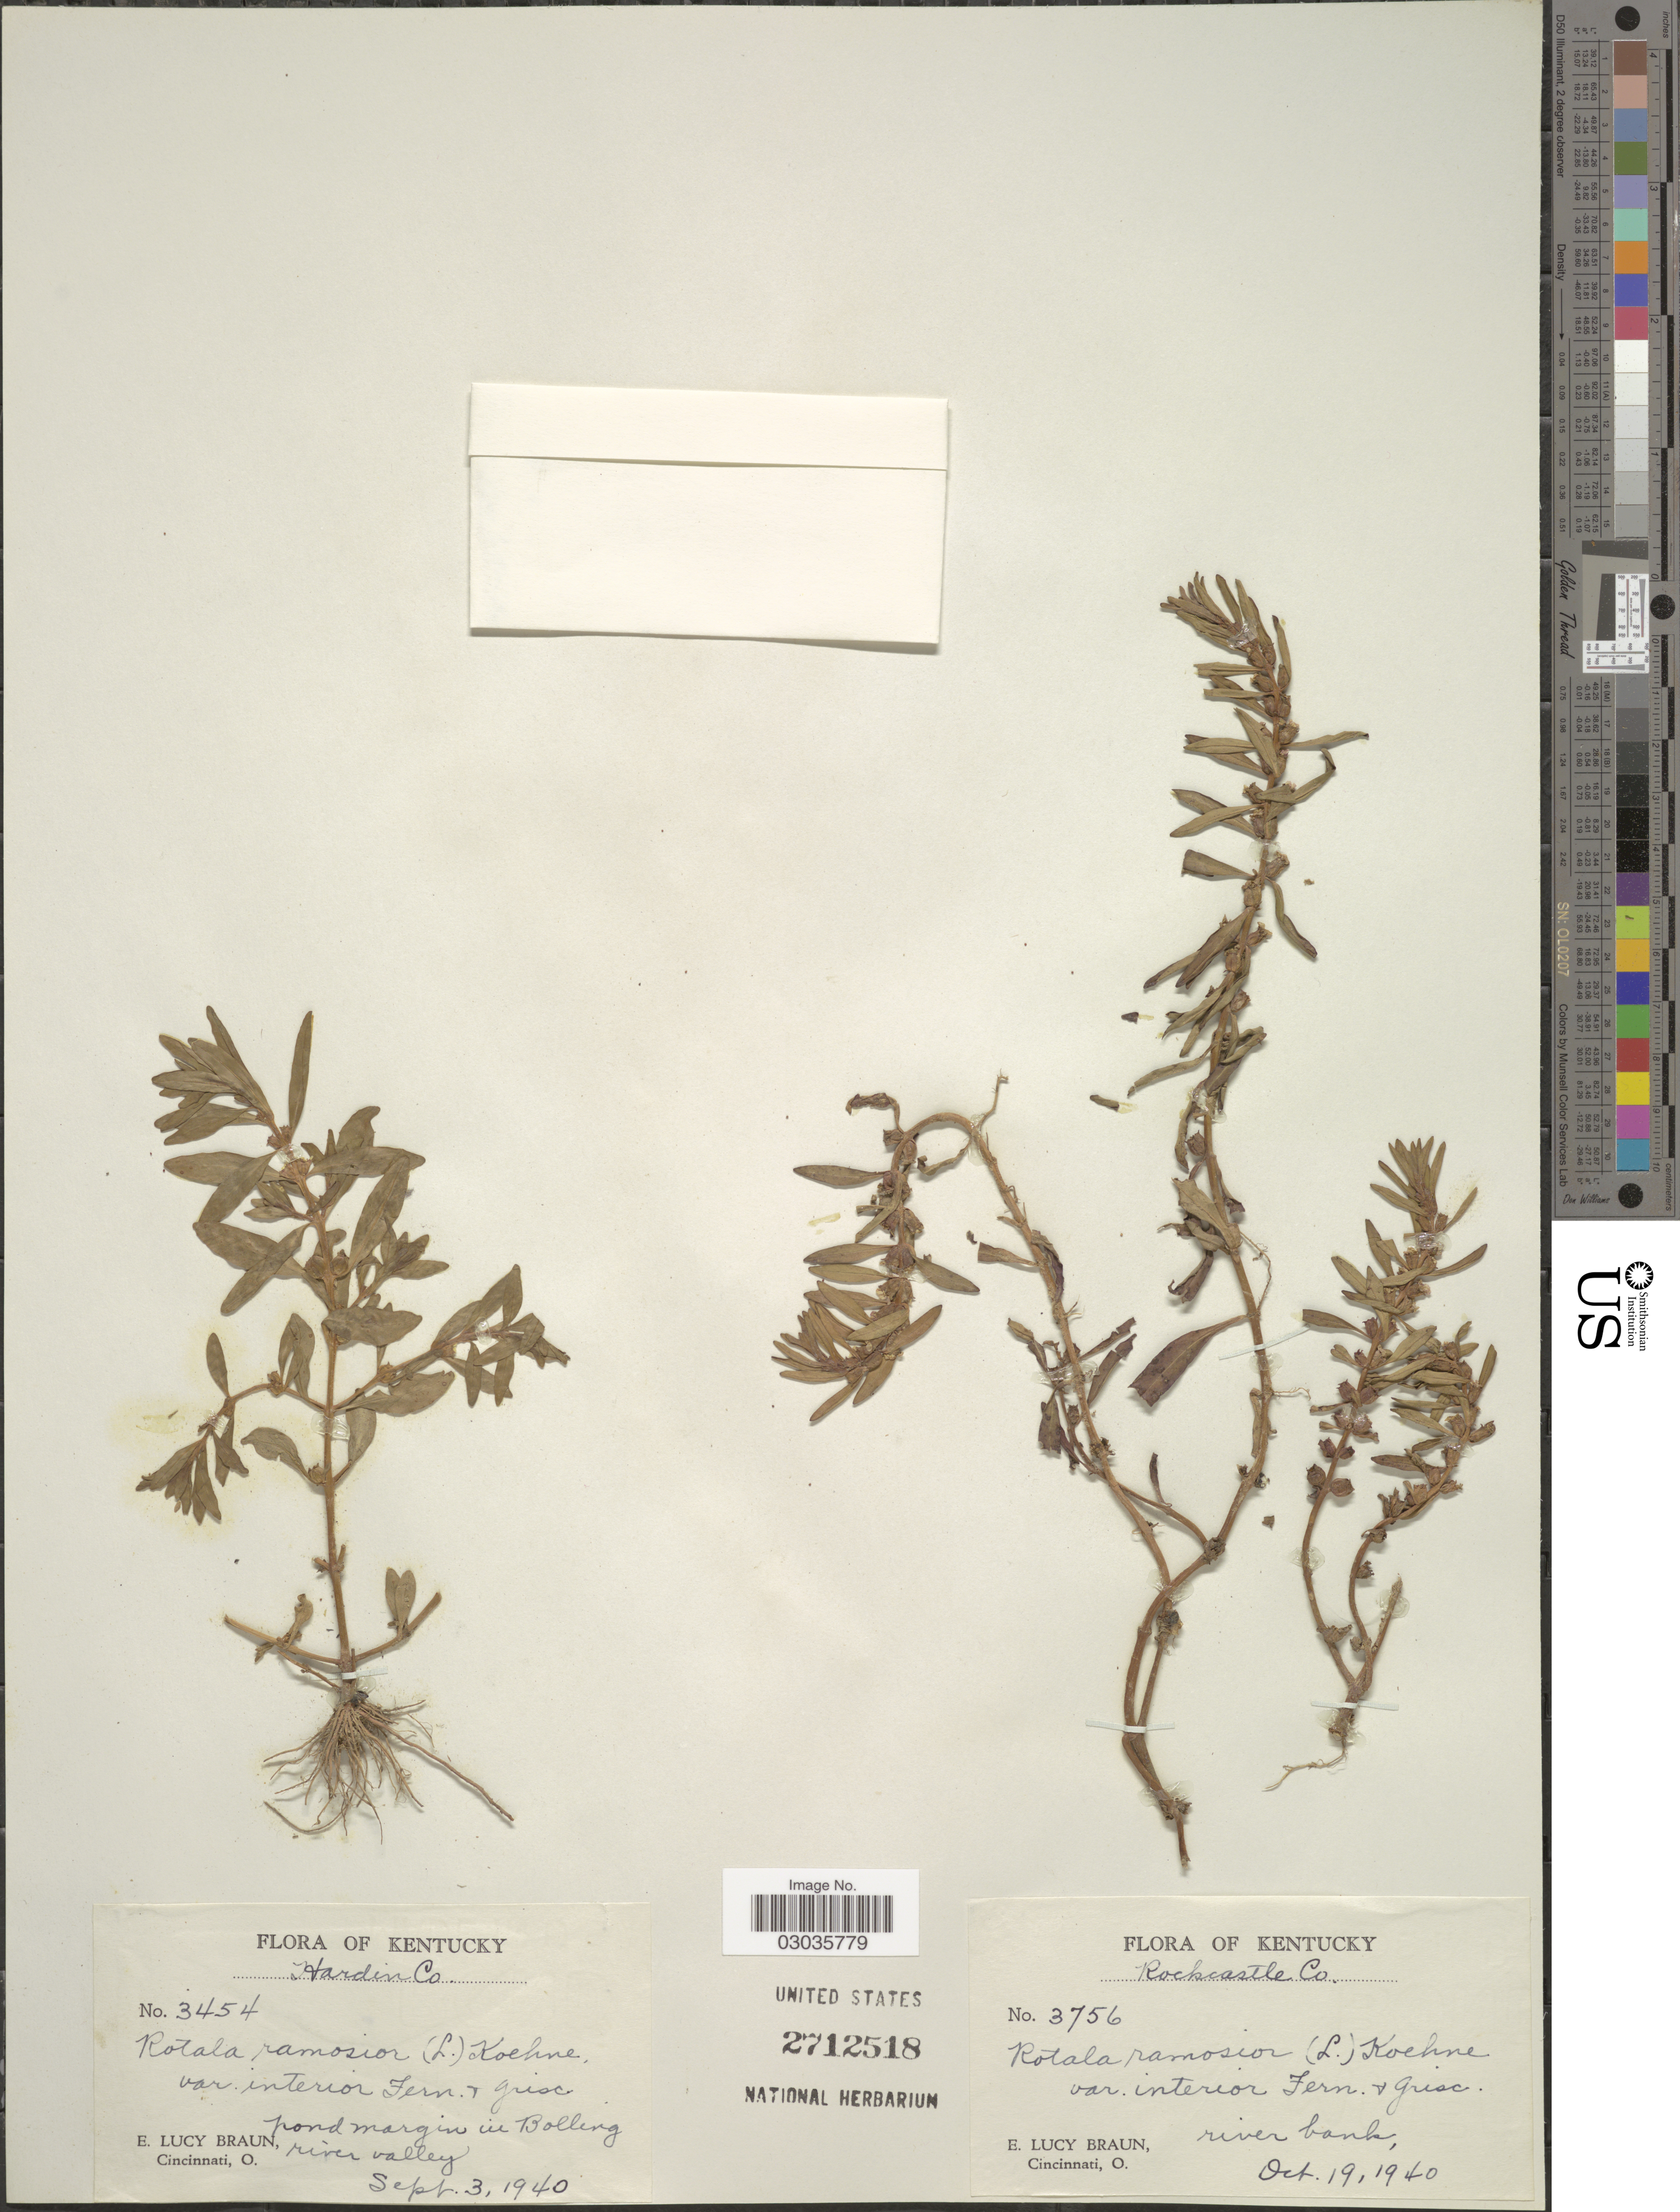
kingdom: Plantae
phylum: Tracheophyta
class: Magnoliopsida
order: Myrtales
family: Lythraceae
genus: Rotala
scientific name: Rotala ramosior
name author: (L.) Koehne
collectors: E. L. Braun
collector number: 3454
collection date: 1940-09-03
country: United States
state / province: Kentucky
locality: Hardin Co. Pond margin in Bolling river valley.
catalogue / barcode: US 2712518